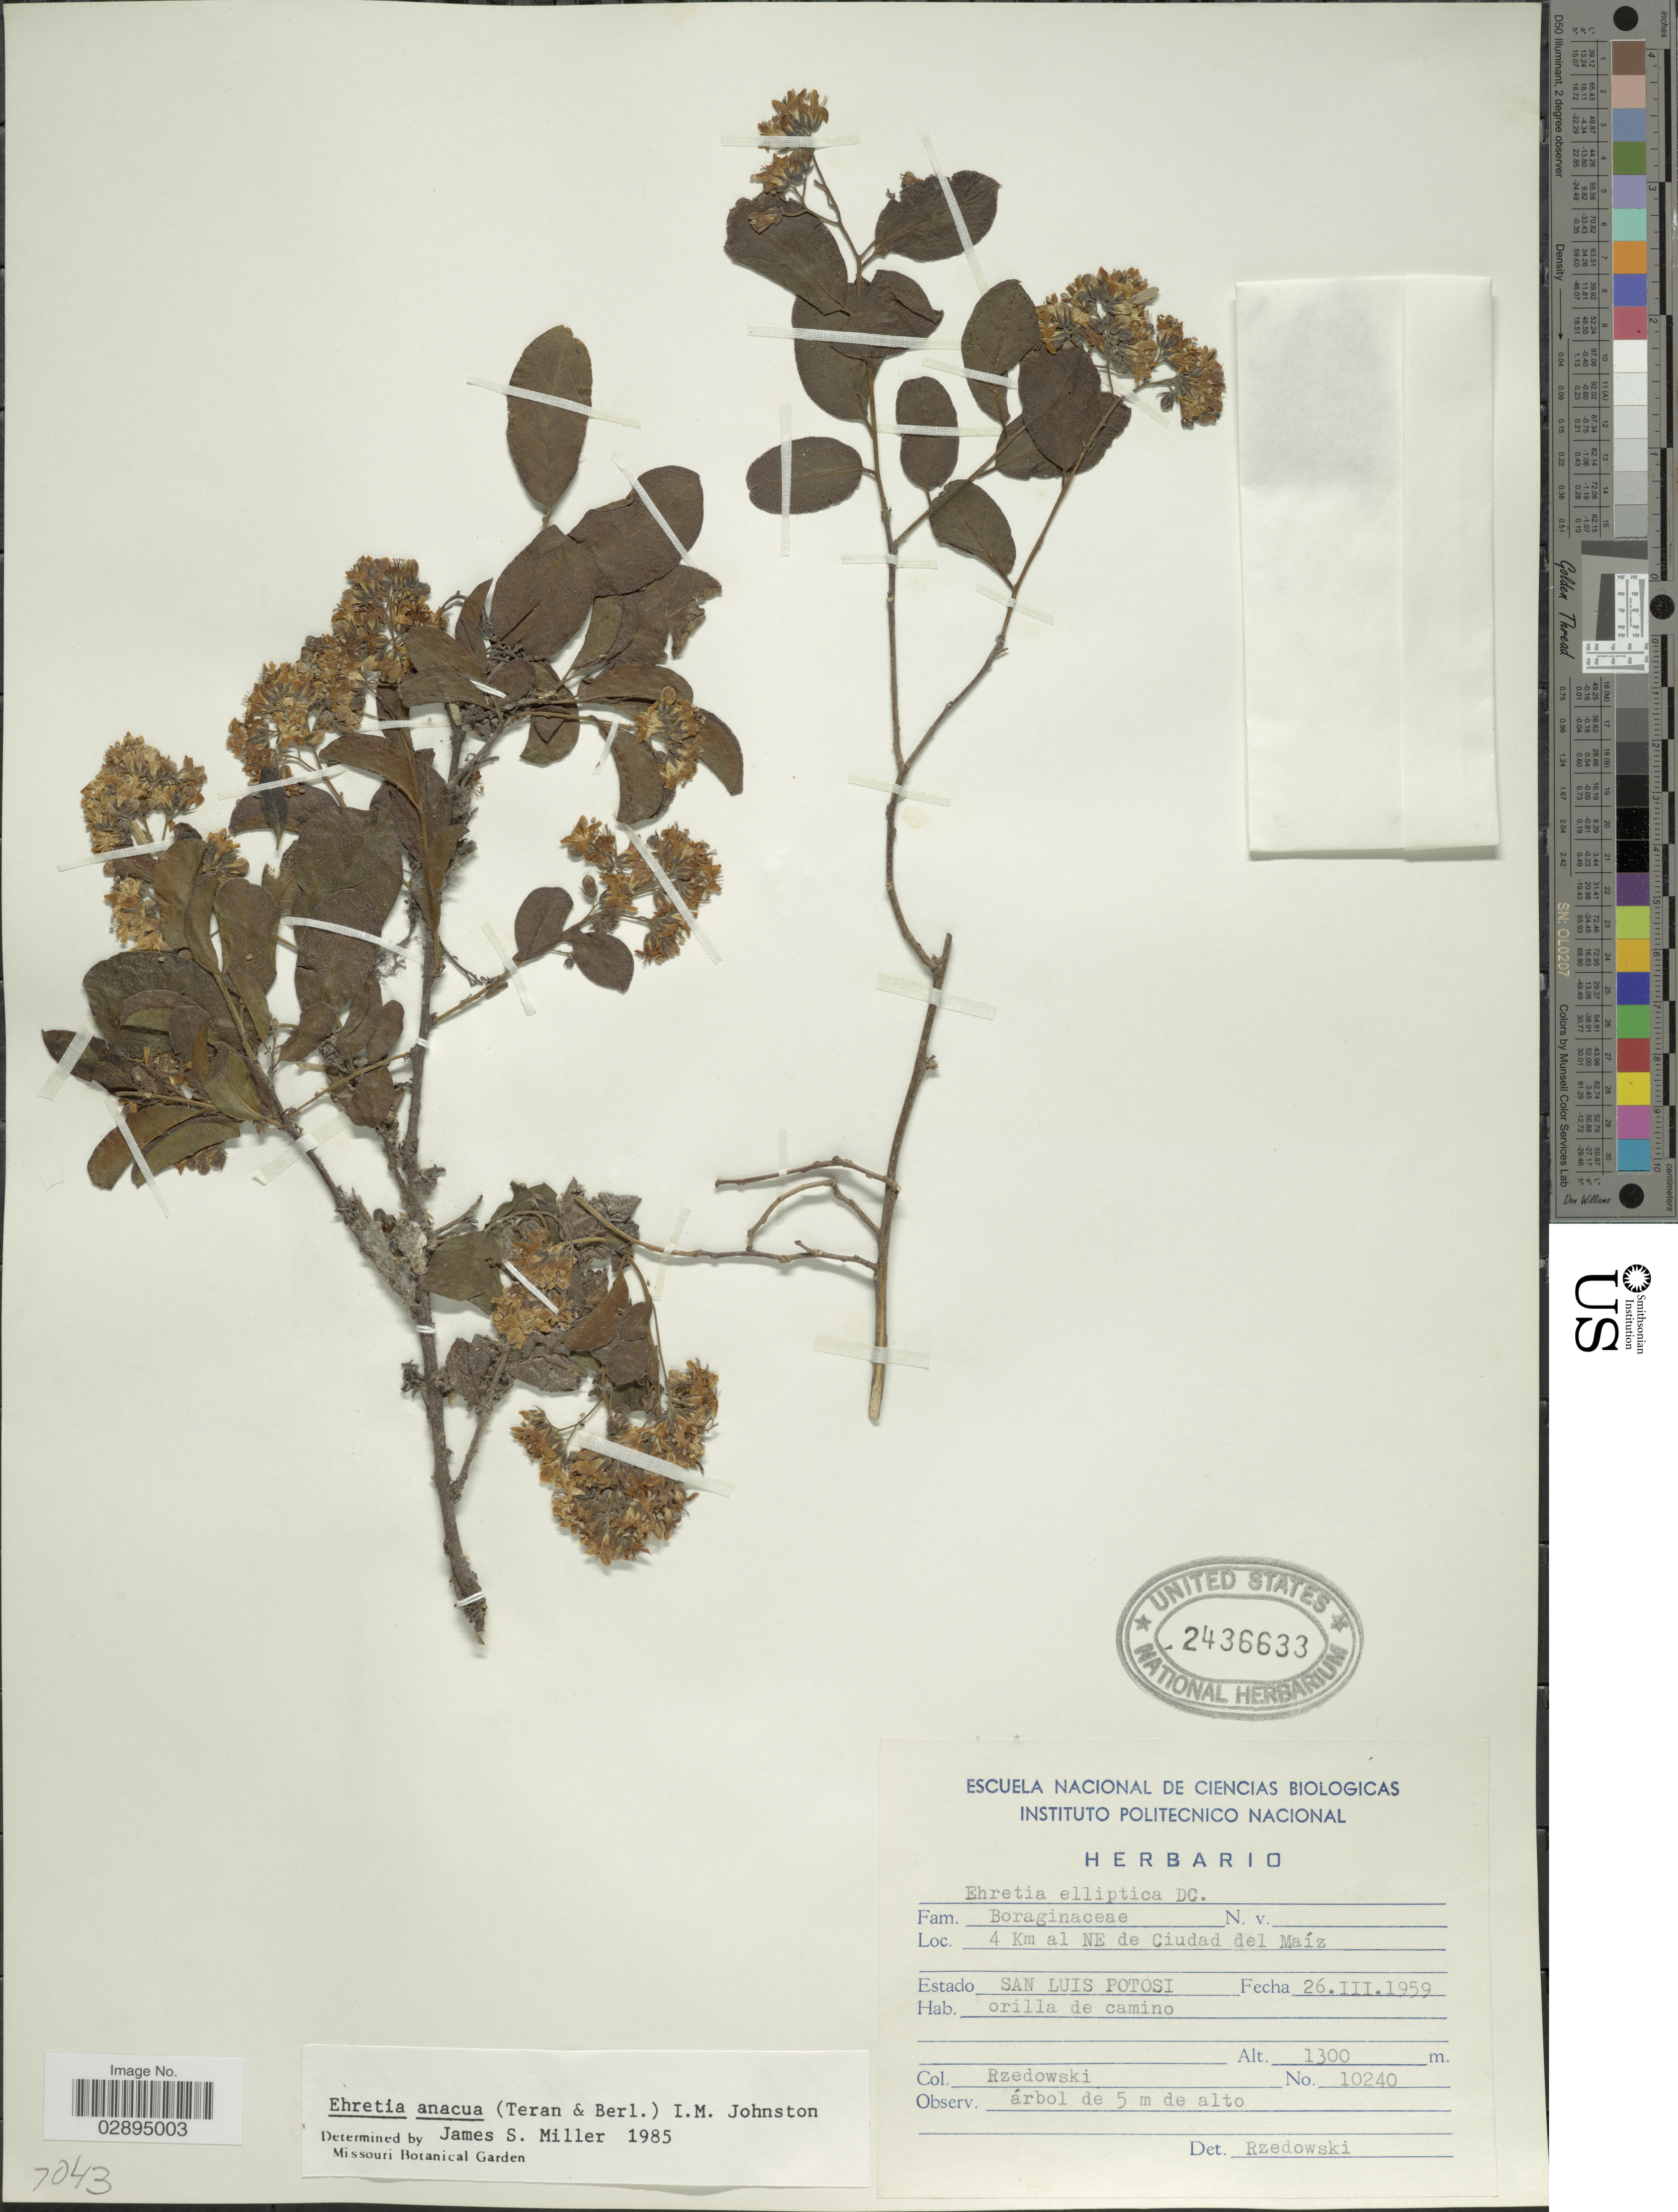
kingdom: Plantae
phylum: Tracheophyta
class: Magnoliopsida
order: Boraginales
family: Ehretiaceae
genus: Ehretia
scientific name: Ehretia anacua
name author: (Terán & Berland.) I.M. Johnst.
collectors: Rzedowski, --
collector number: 10240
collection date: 1959-03-26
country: Mexico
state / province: San Luis Potosí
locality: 4 Km al NE de Ciudad del Maíz.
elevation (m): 1300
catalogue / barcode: US 2436633